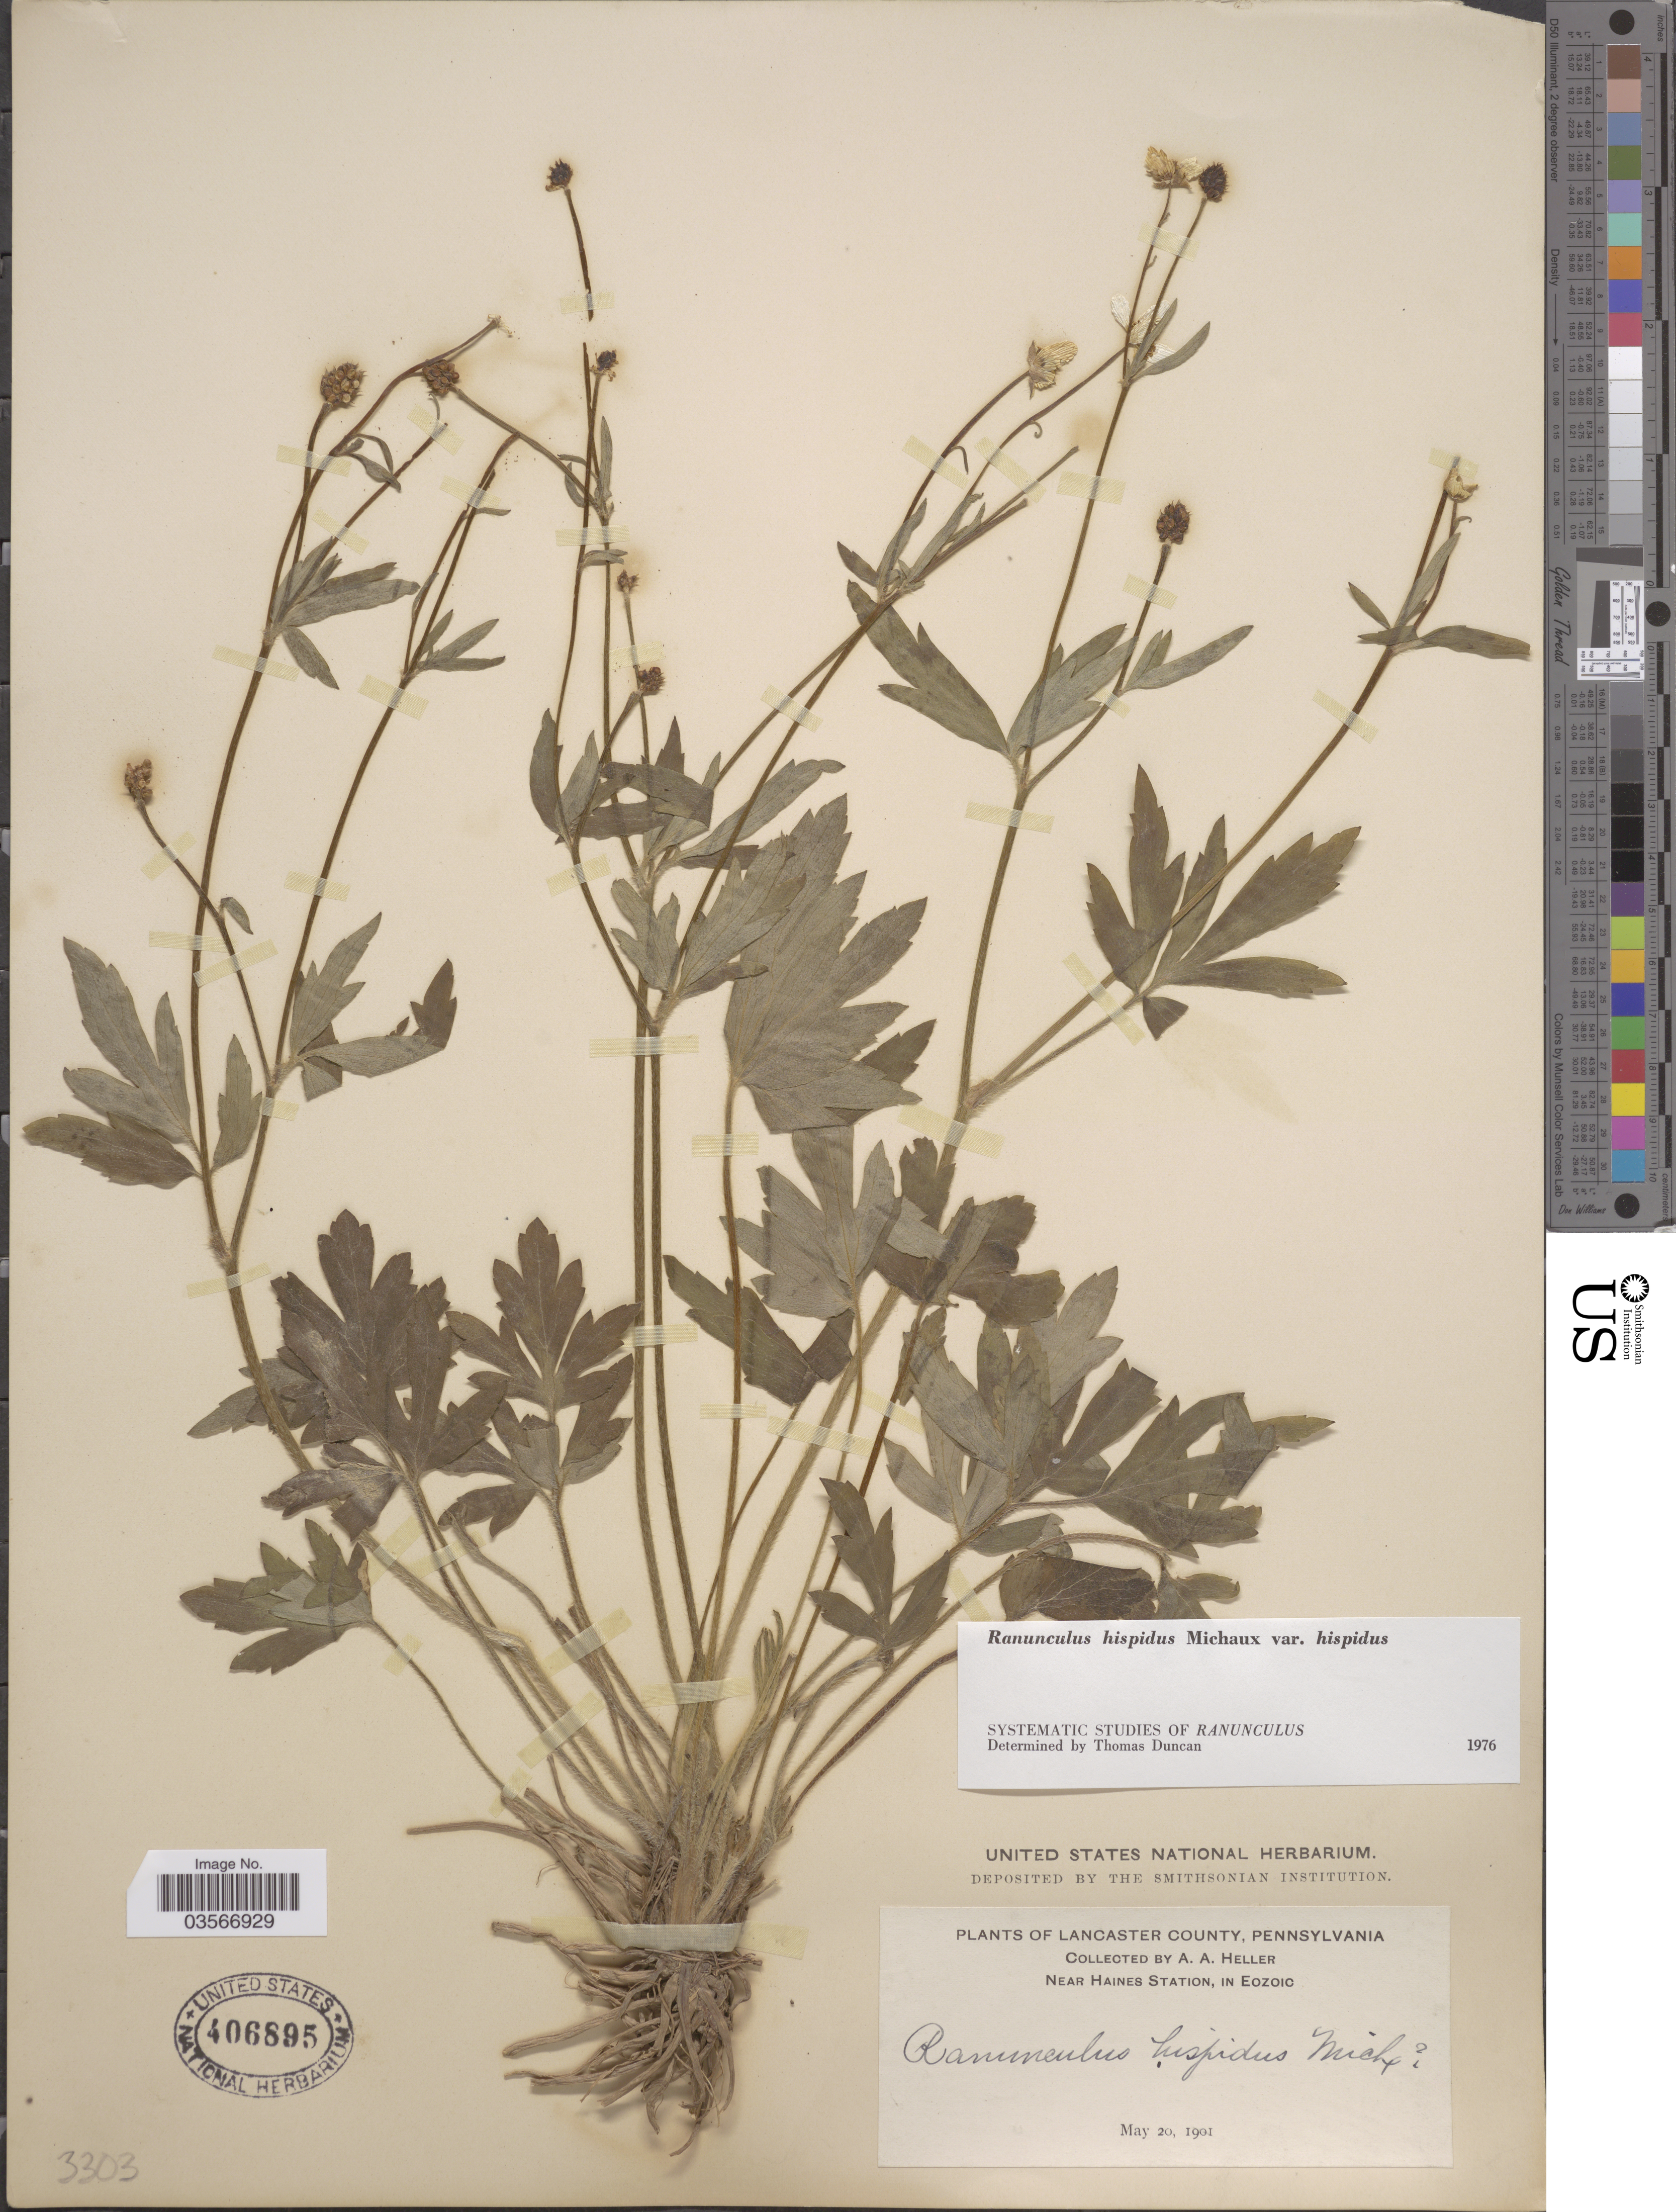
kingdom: Plantae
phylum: Tracheophyta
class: Magnoliopsida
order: Ranunculales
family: Ranunculaceae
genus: Ranunculus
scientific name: Ranunculus hispidus var. hispidus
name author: Michx.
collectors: A. A. Heller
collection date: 1901-05-20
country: United States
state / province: Pennsylvania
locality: Lancaster County. Near Haines Station, in Eozoic.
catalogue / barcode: US 406895